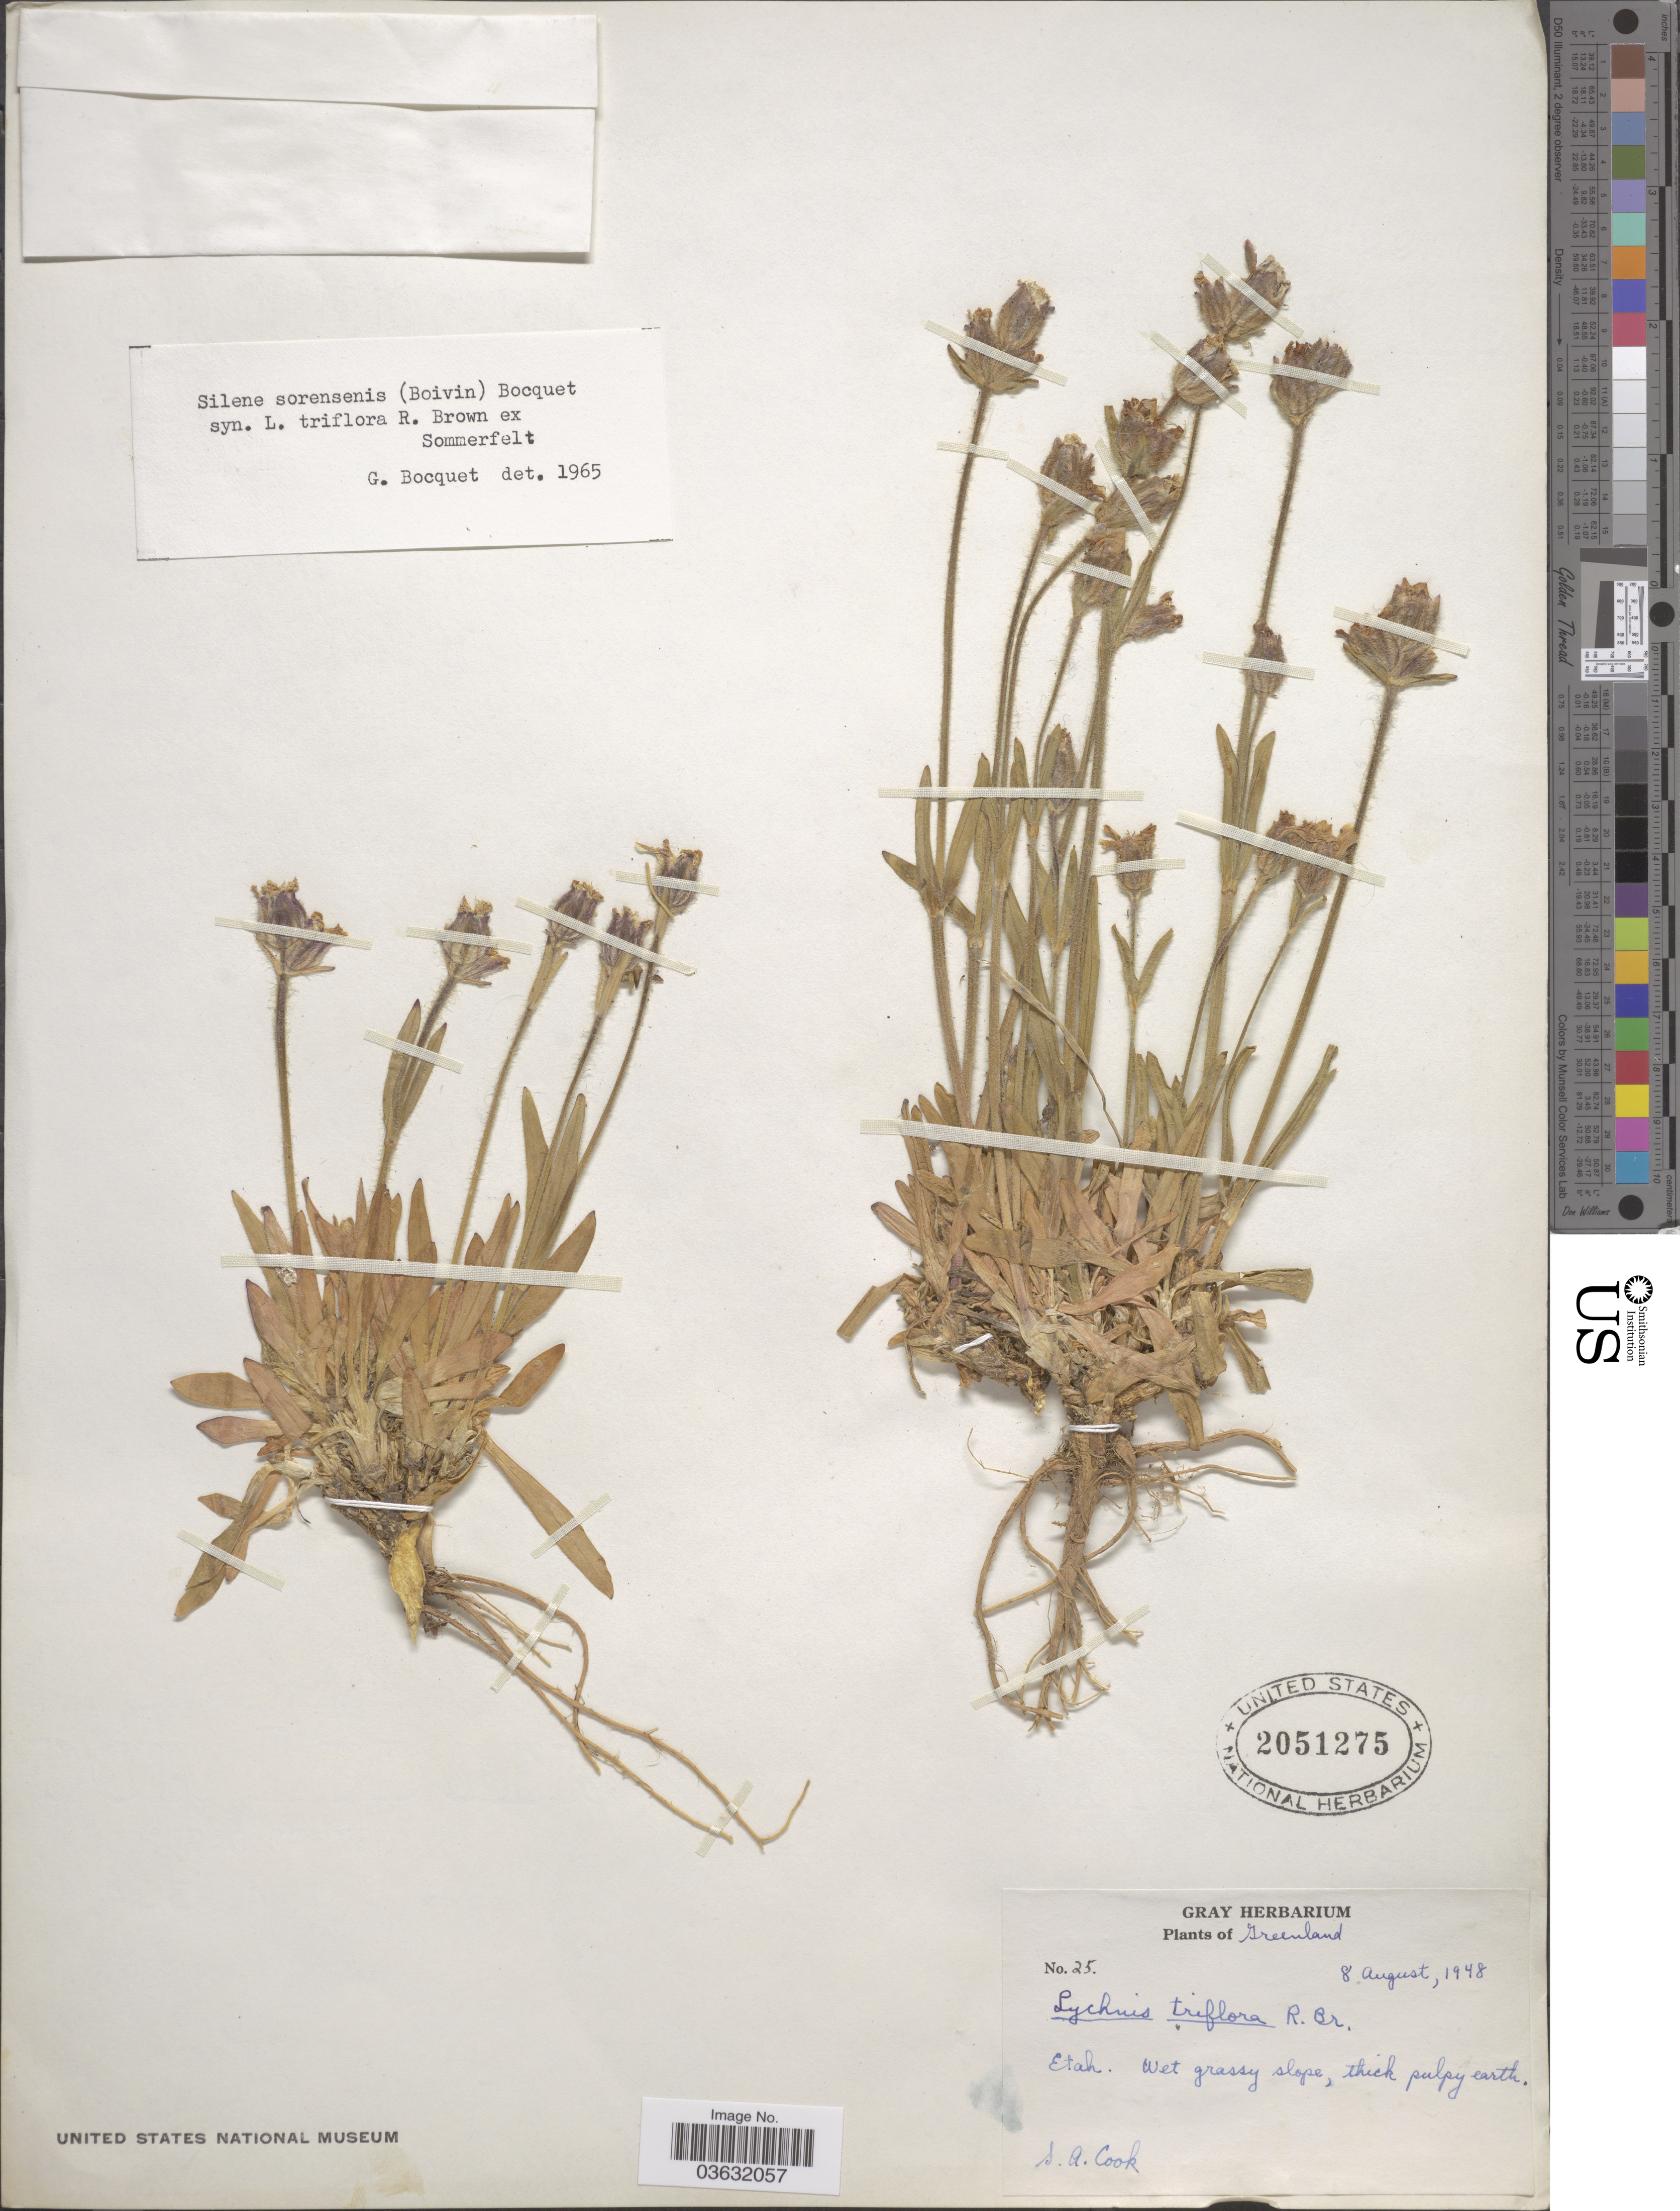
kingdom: Plantae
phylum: Tracheophyta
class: Magnoliopsida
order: Caryophyllales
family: Caryophyllaceae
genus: Silene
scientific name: Silene sorensenis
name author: (B. Boivin) Bocquet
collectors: S. A. Cook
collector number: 25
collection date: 1948-08-08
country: Greenland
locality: Etah.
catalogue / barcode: US 2051275